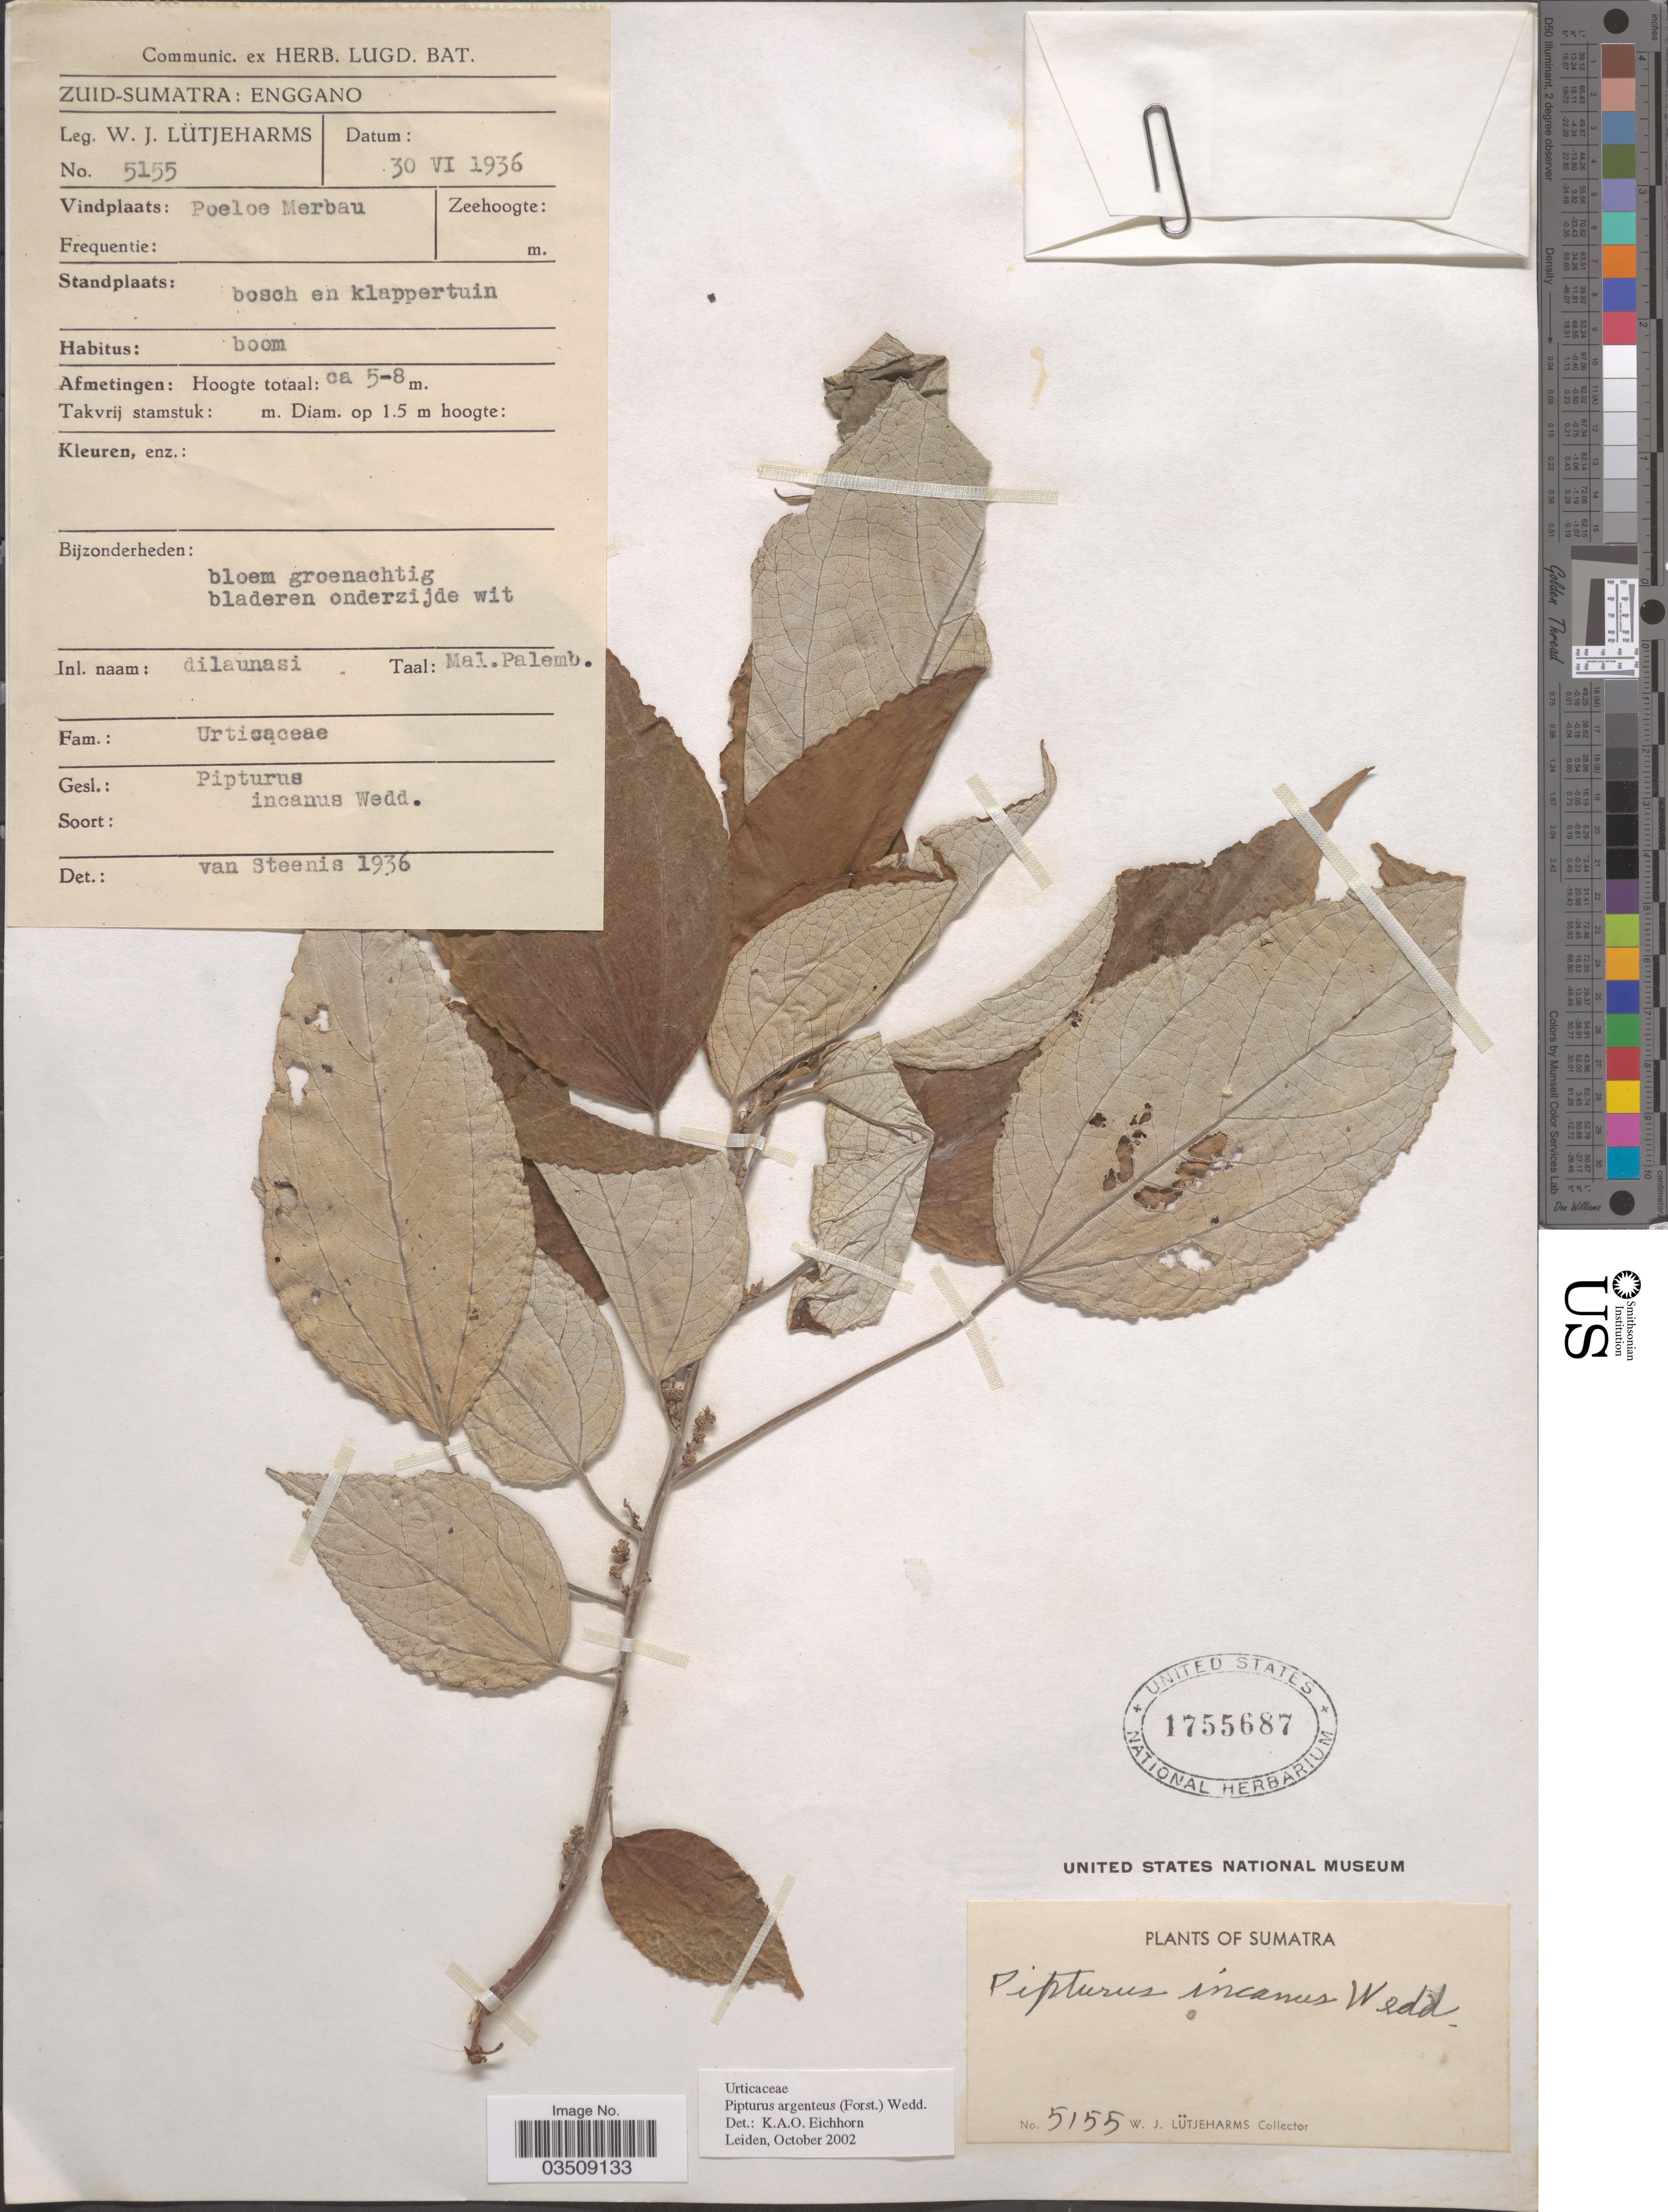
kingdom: Plantae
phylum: Tracheophyta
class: Magnoliopsida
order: Rosales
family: Urticaceae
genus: Pipturus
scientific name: Pipturus argenteus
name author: (G. Forst.) Wedd.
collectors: W. Lutjeharms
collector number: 5155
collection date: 1936-06-30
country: Indonesia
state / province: Sumatra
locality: Zuid-Sumatra: Enggano. Poeloe Merbau.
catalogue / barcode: US 1755687